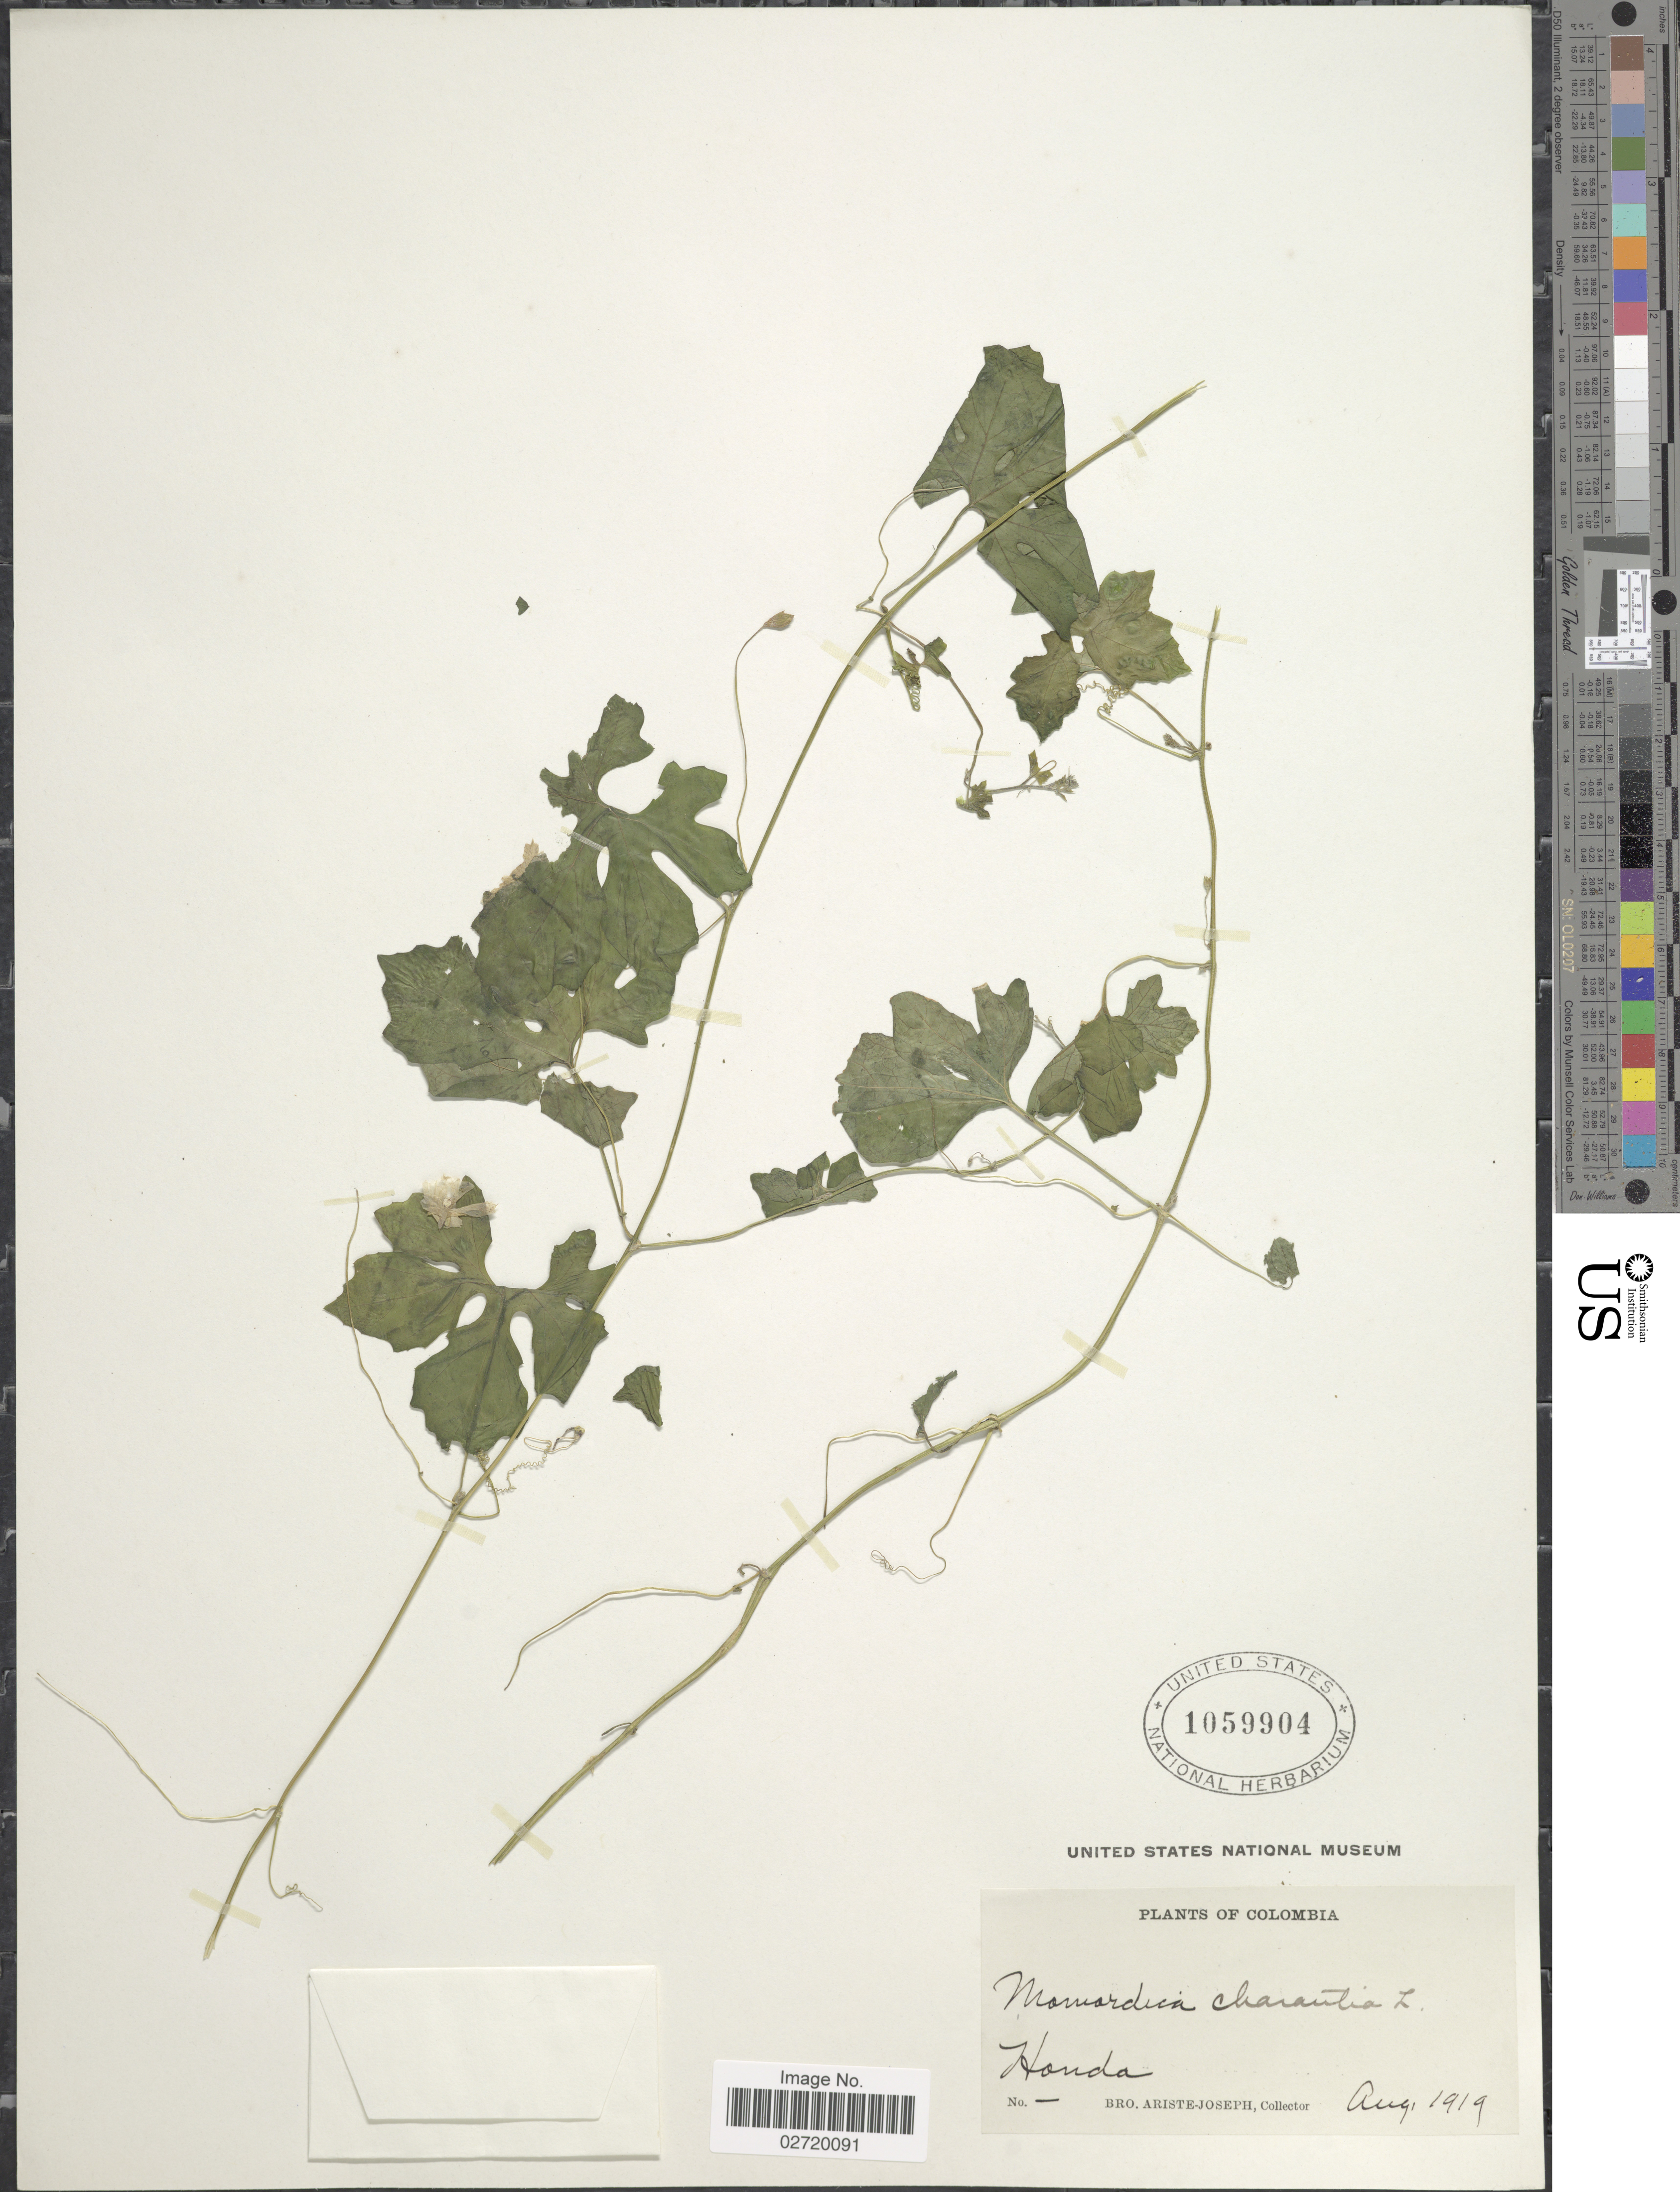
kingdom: Plantae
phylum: Tracheophyta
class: Magnoliopsida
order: Cucurbitales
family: Cucurbitaceae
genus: Momordica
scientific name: Momordica charantia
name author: L.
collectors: Bro. Ariste-Joseph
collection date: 1919-08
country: Colombia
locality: Hondo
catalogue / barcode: US 1059904